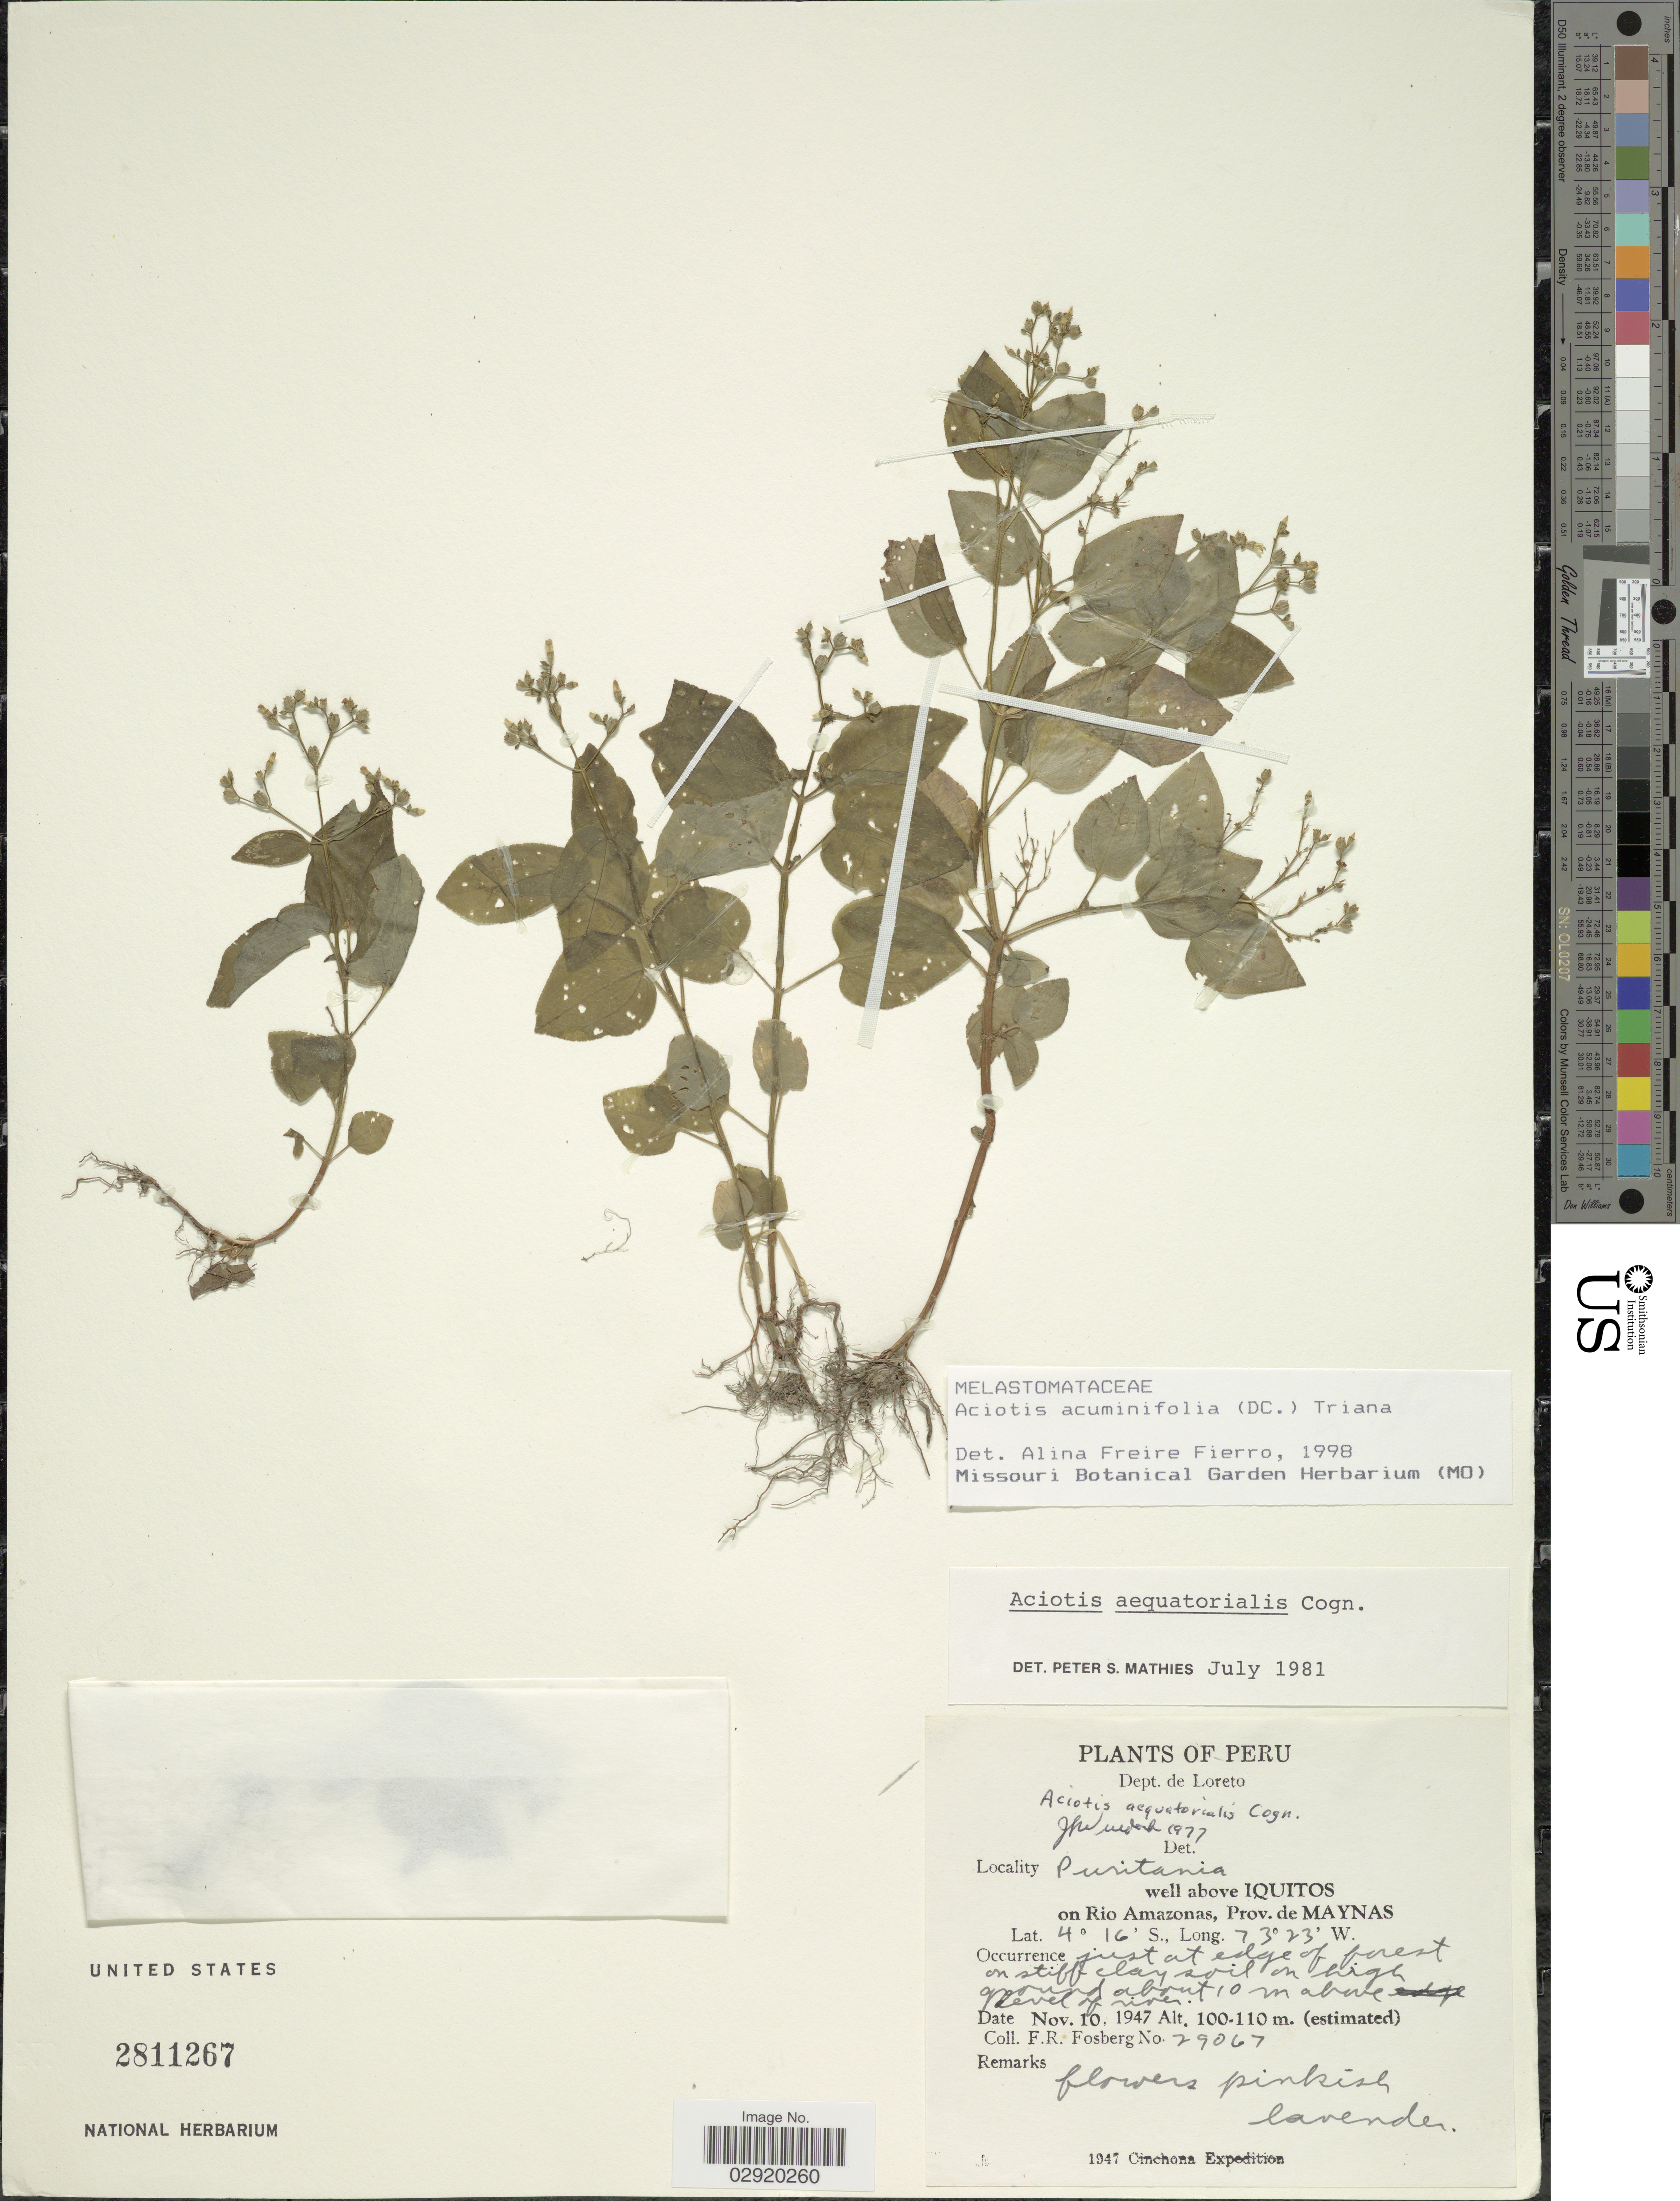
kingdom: Plantae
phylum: Tracheophyta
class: Magnoliopsida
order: Myrtales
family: Melastomataceae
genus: Aciotis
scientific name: Aciotis acuminifolia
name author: (Mart. ex DC.) Triana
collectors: F. R. Fosberg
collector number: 29067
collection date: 1947-11-10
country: Peru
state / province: Loreto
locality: Dept. de Loreto. Puritania well above Iquitos on Rio Amaoznas, Prov. de Maynas.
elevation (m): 100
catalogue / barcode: US 2811267